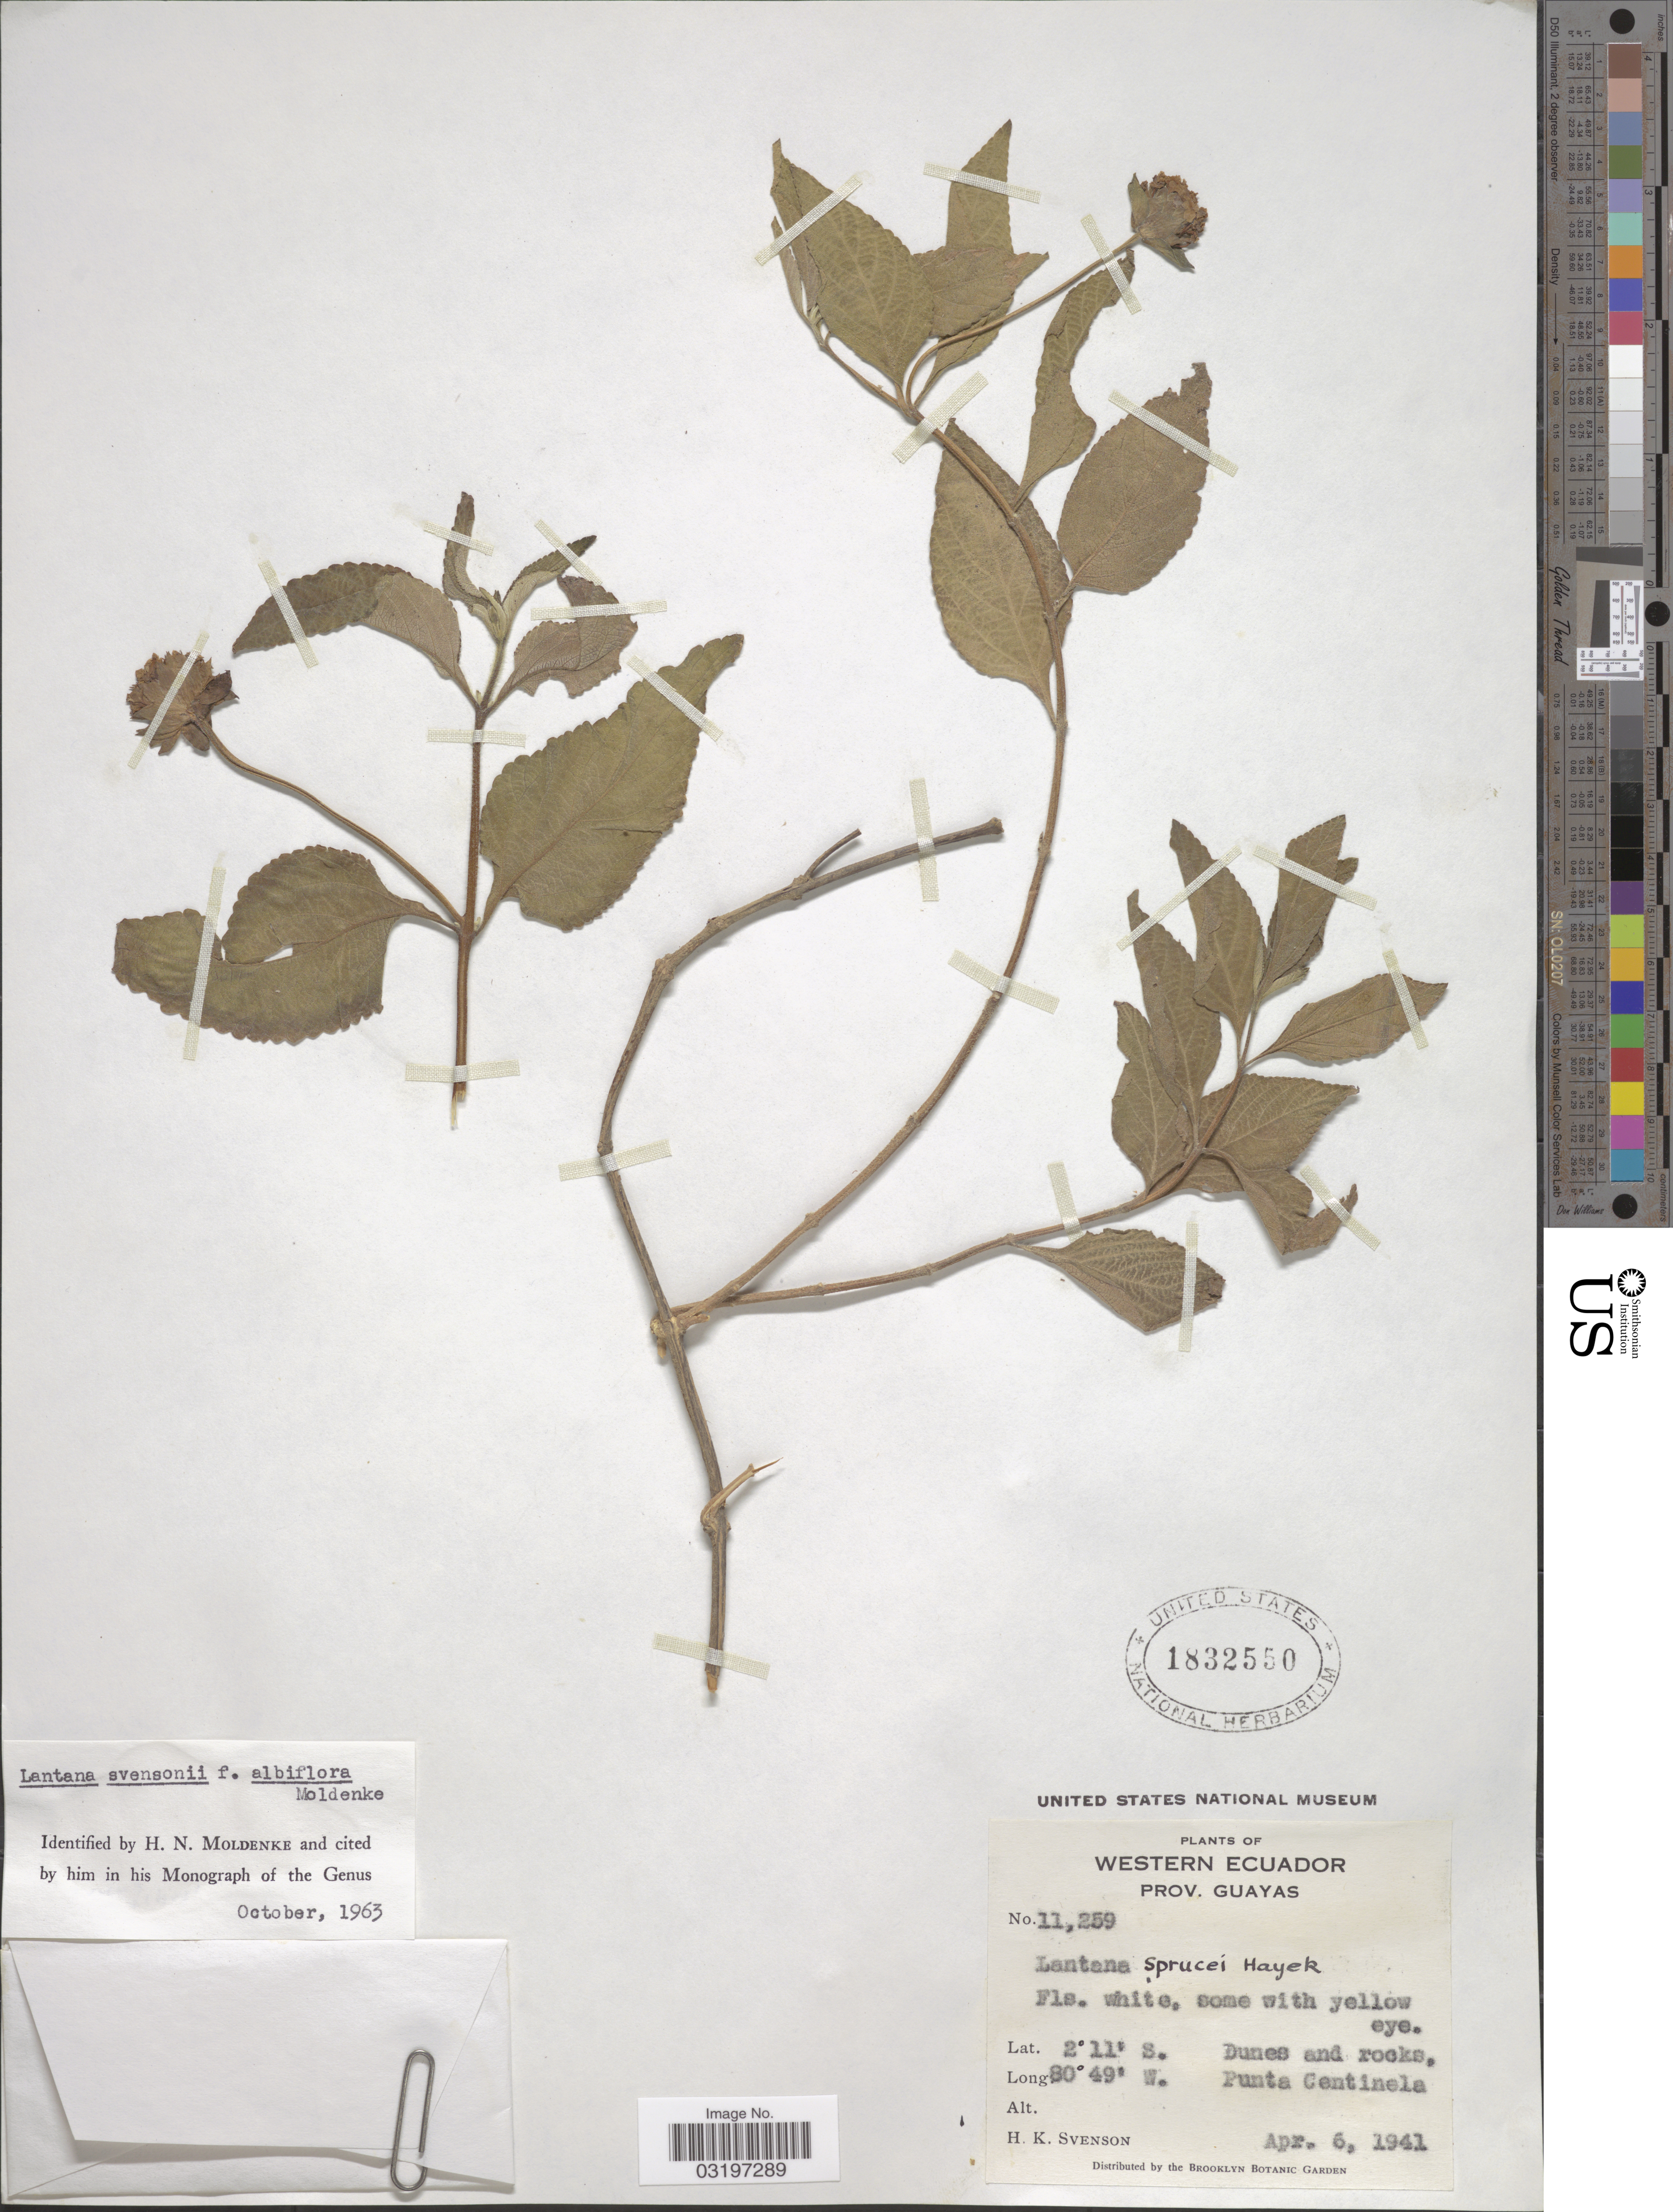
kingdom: Plantae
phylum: Tracheophyta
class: Magnoliopsida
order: Lamiales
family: Verbenaceae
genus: Lantana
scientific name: Lantana svensonii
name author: Moldenke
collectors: H. K. Svenson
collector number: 11259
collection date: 1941-04-06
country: Ecuador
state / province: Guayas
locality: Western Ecuador. Punta Centinela.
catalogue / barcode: US 1832550